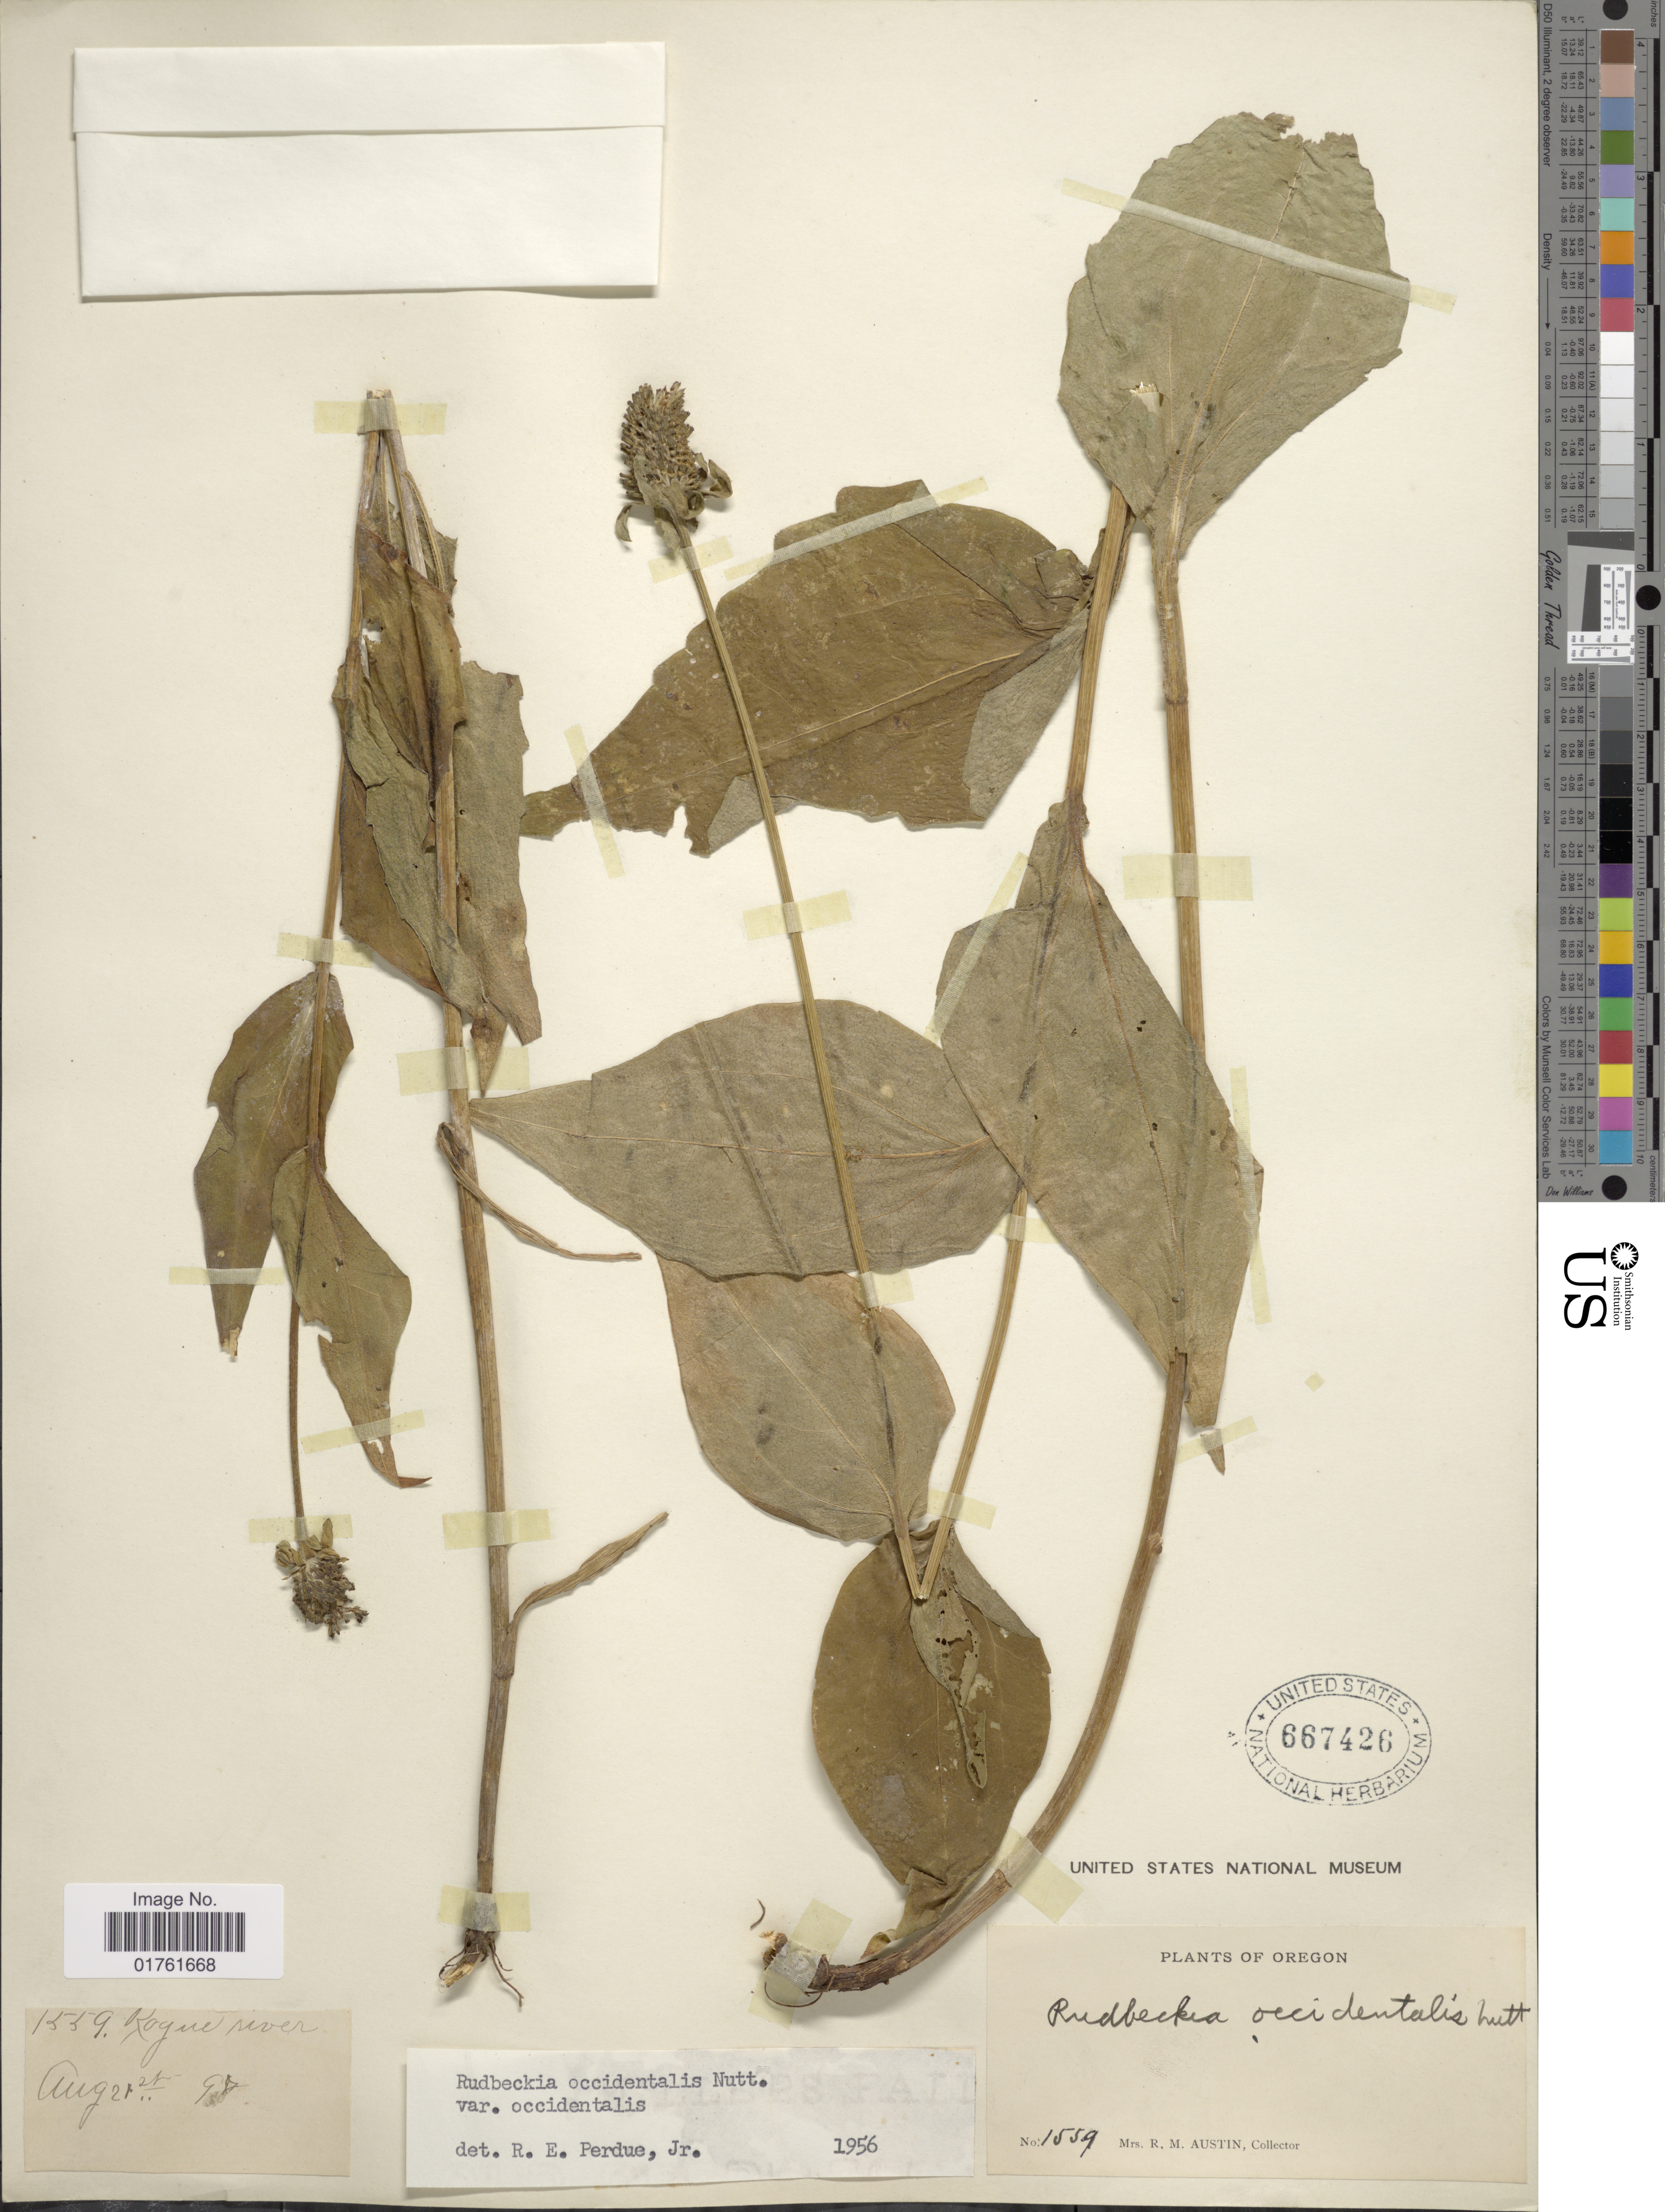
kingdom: Plantae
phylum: Tracheophyta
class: Magnoliopsida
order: Asterales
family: Asteraceae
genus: Rudbeckia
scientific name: Rudbeckia occidentalis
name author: Nutt.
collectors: R. Austin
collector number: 1559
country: United States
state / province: Oregon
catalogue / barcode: US 667426